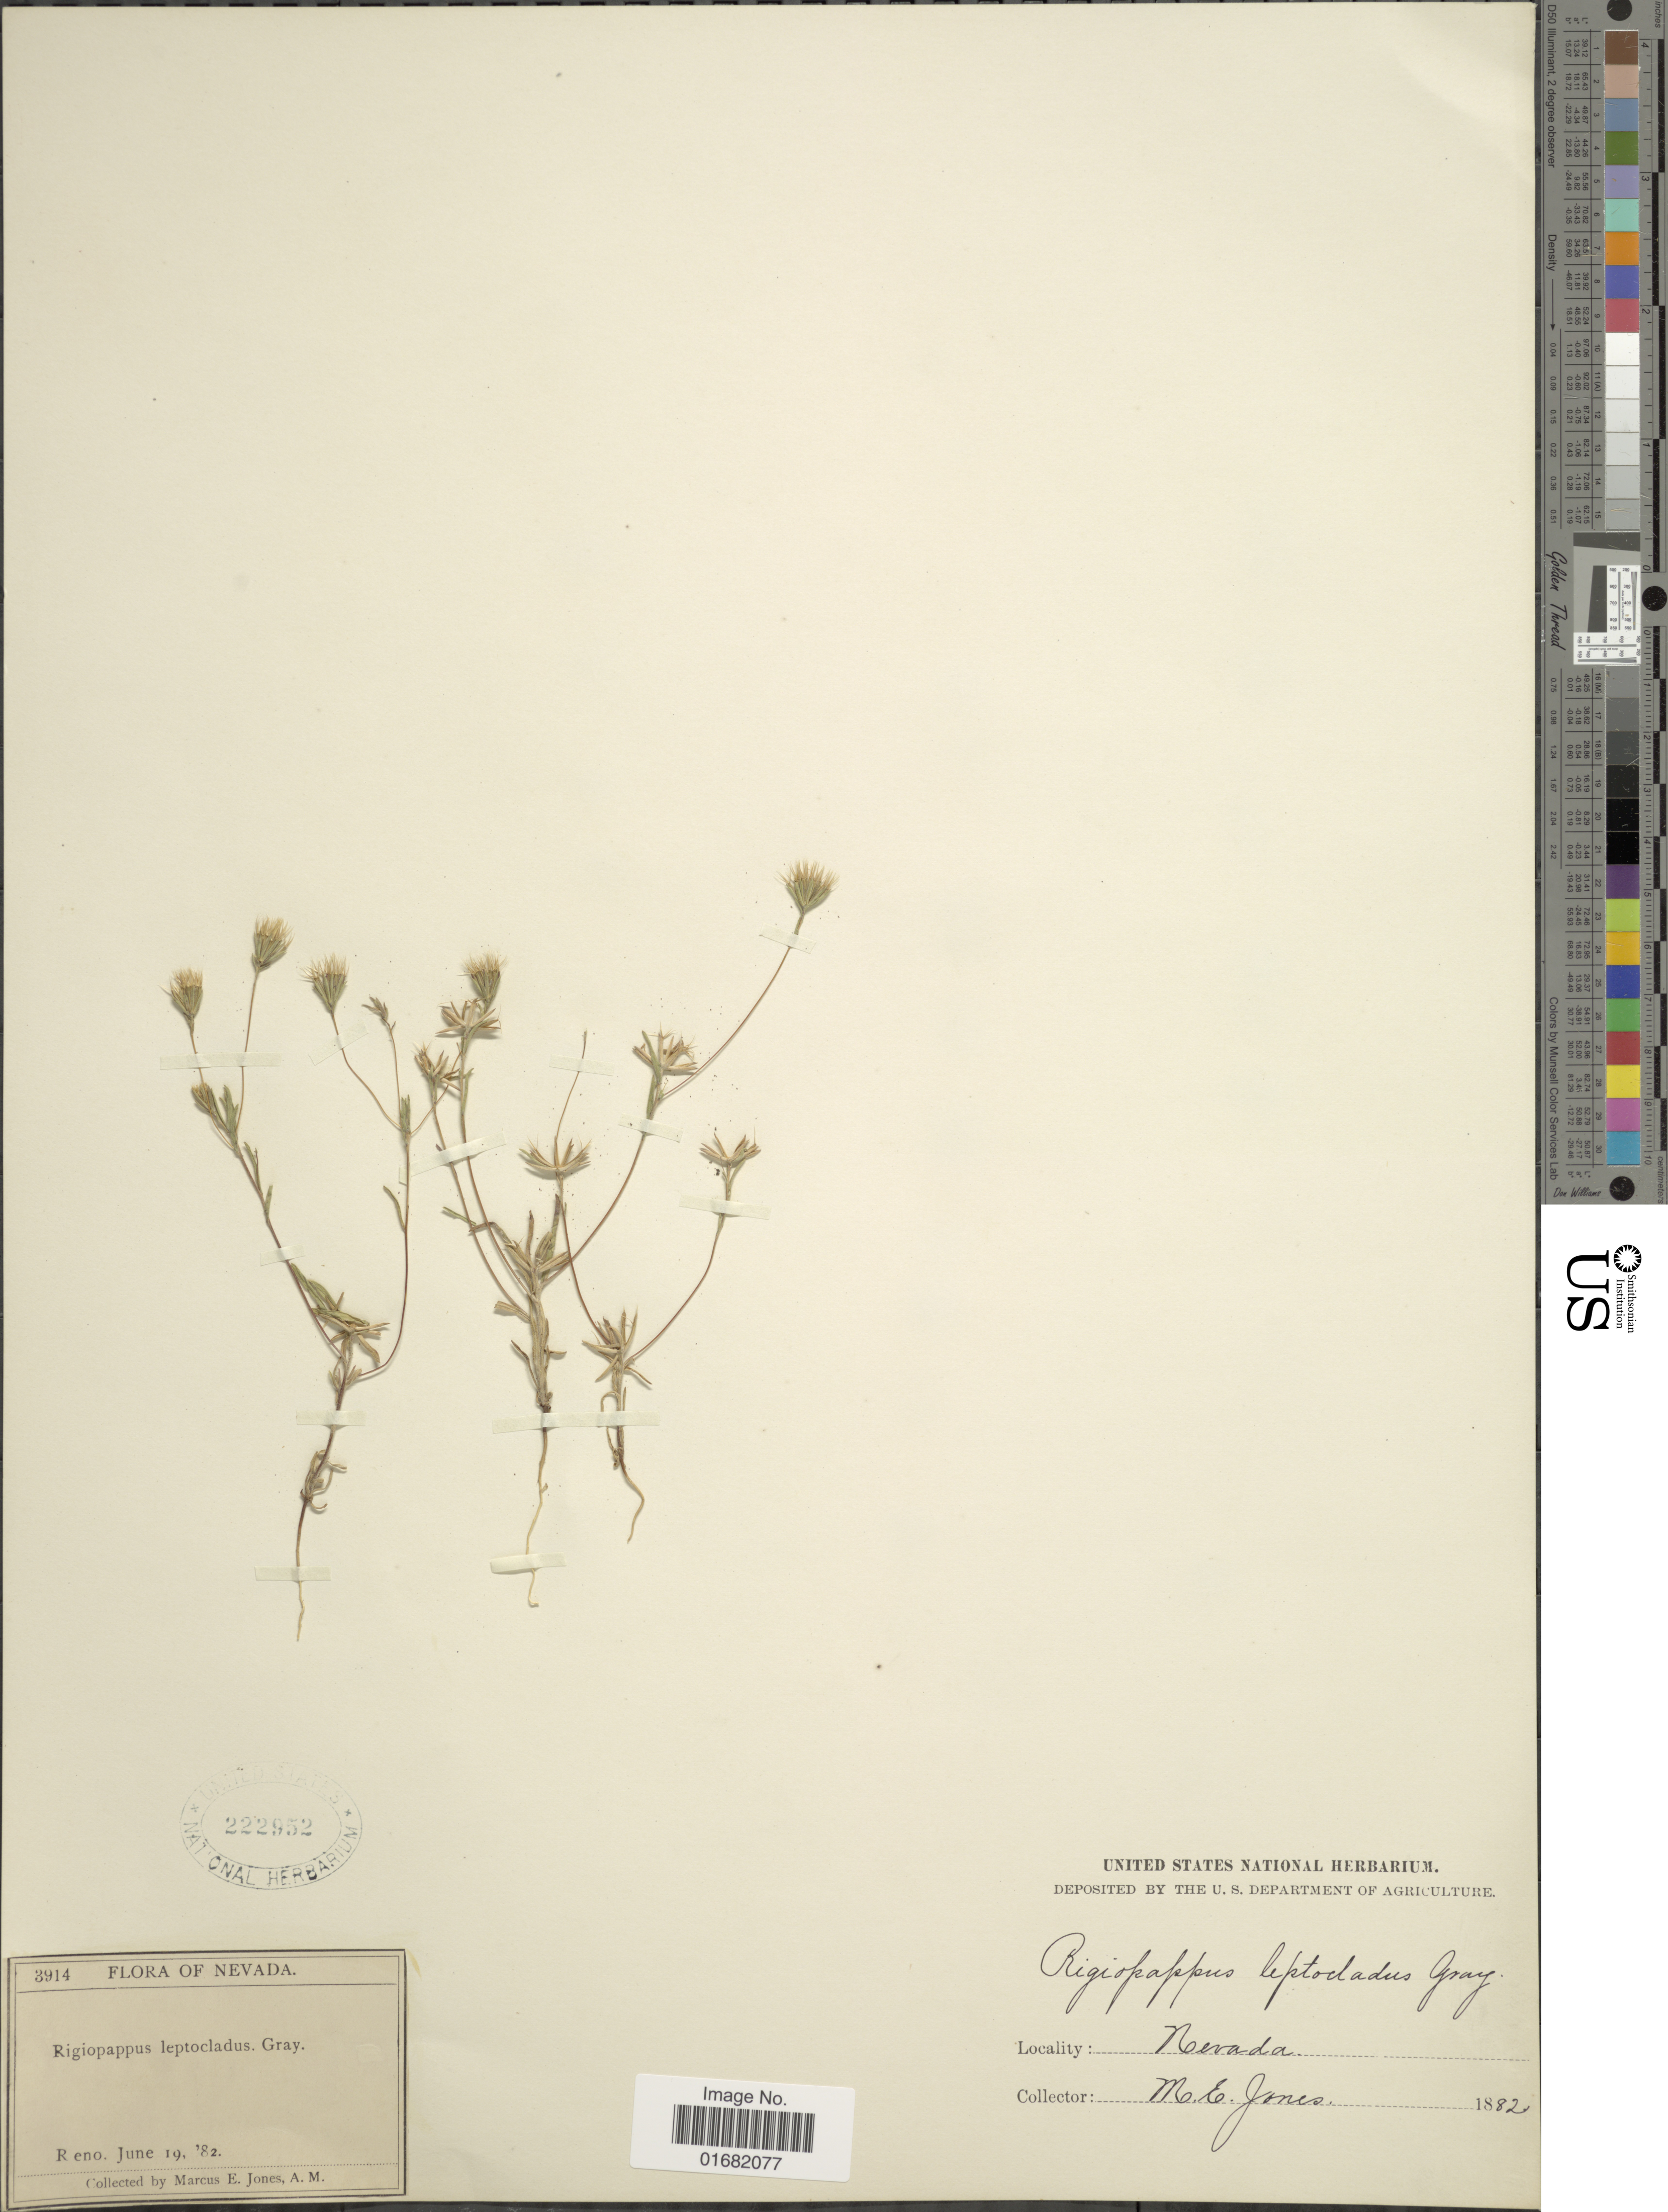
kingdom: Plantae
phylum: Tracheophyta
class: Magnoliopsida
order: Asterales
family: Asteraceae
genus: Rigiopappus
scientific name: Rigiopappus leptocladus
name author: A. Gray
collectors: M. E. Jones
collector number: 3914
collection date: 1882-06-19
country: United States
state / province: Nevada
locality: Reno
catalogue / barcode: US 222952